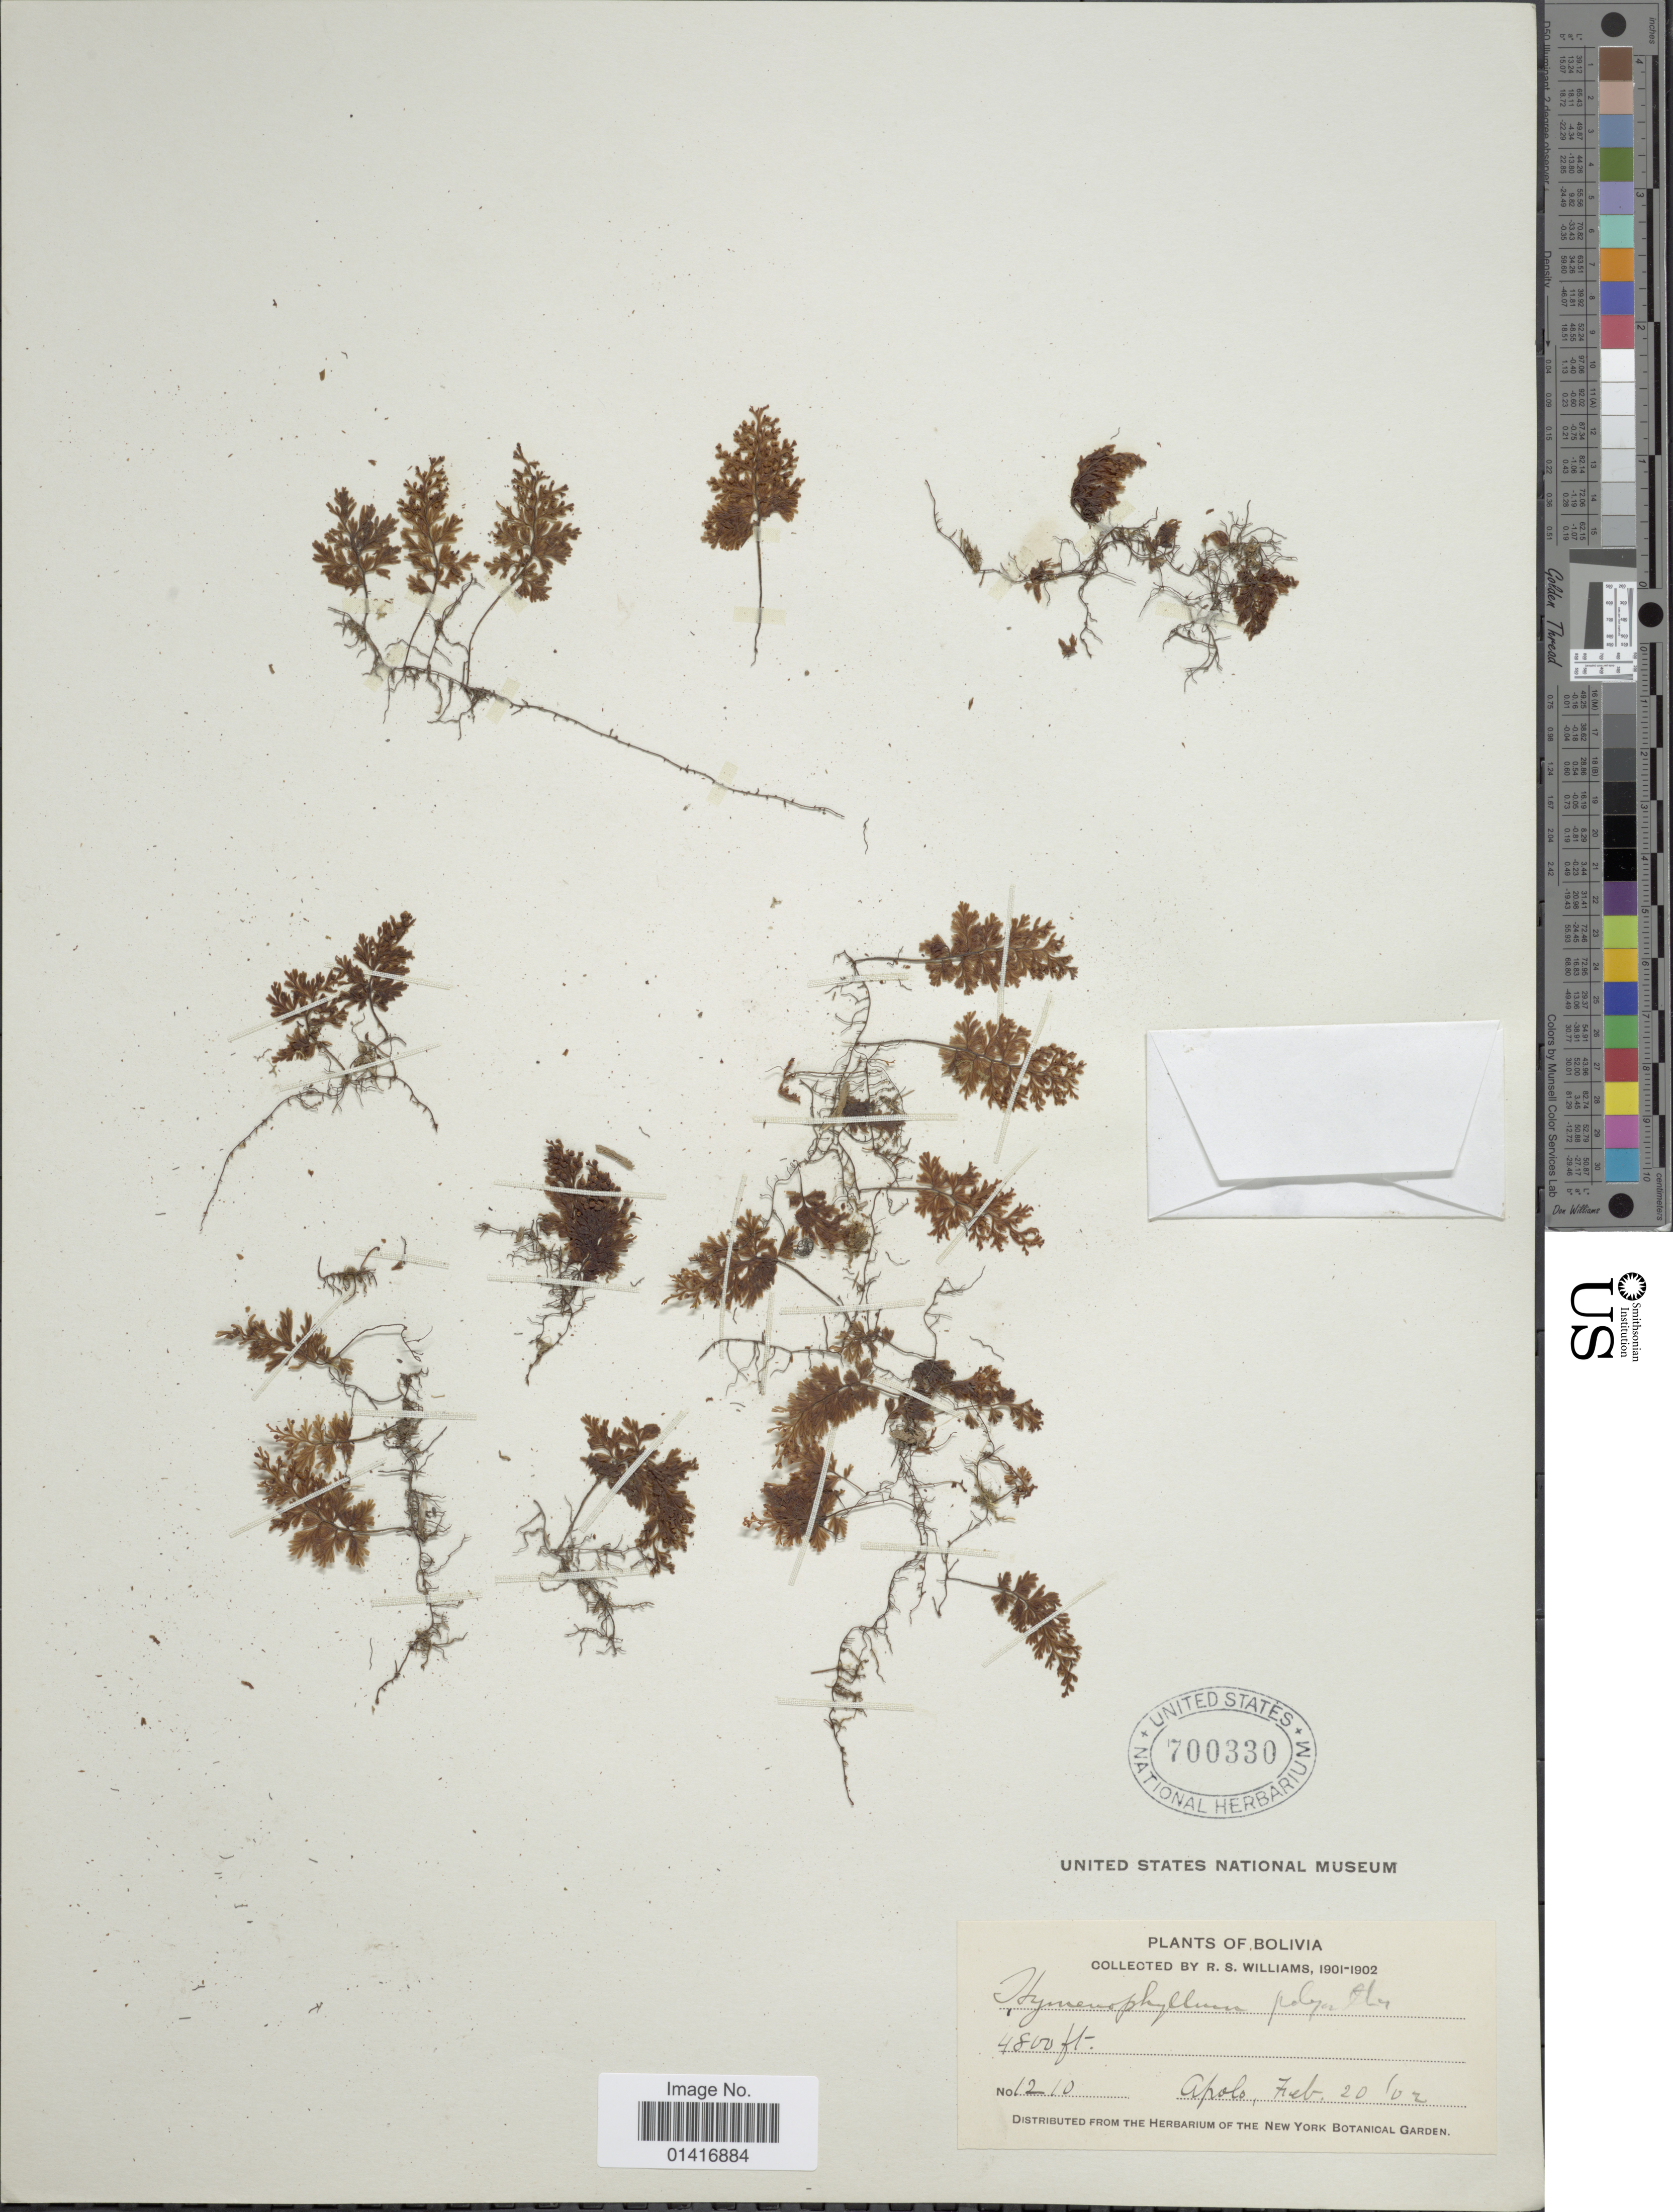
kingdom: Plantae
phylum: Tracheophyta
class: Polypodiopsida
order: Hymenophyllales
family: Hymenophyllaceae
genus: Hymenophyllum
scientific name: Hymenophyllum polyanthos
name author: (Sw.) Sw.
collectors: R. S. Williams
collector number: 1210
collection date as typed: Feb. 20, 1902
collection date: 1902-02-20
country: Bolivia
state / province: La Paz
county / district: Franz Tamayo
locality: Apolo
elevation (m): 1463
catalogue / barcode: US 700330